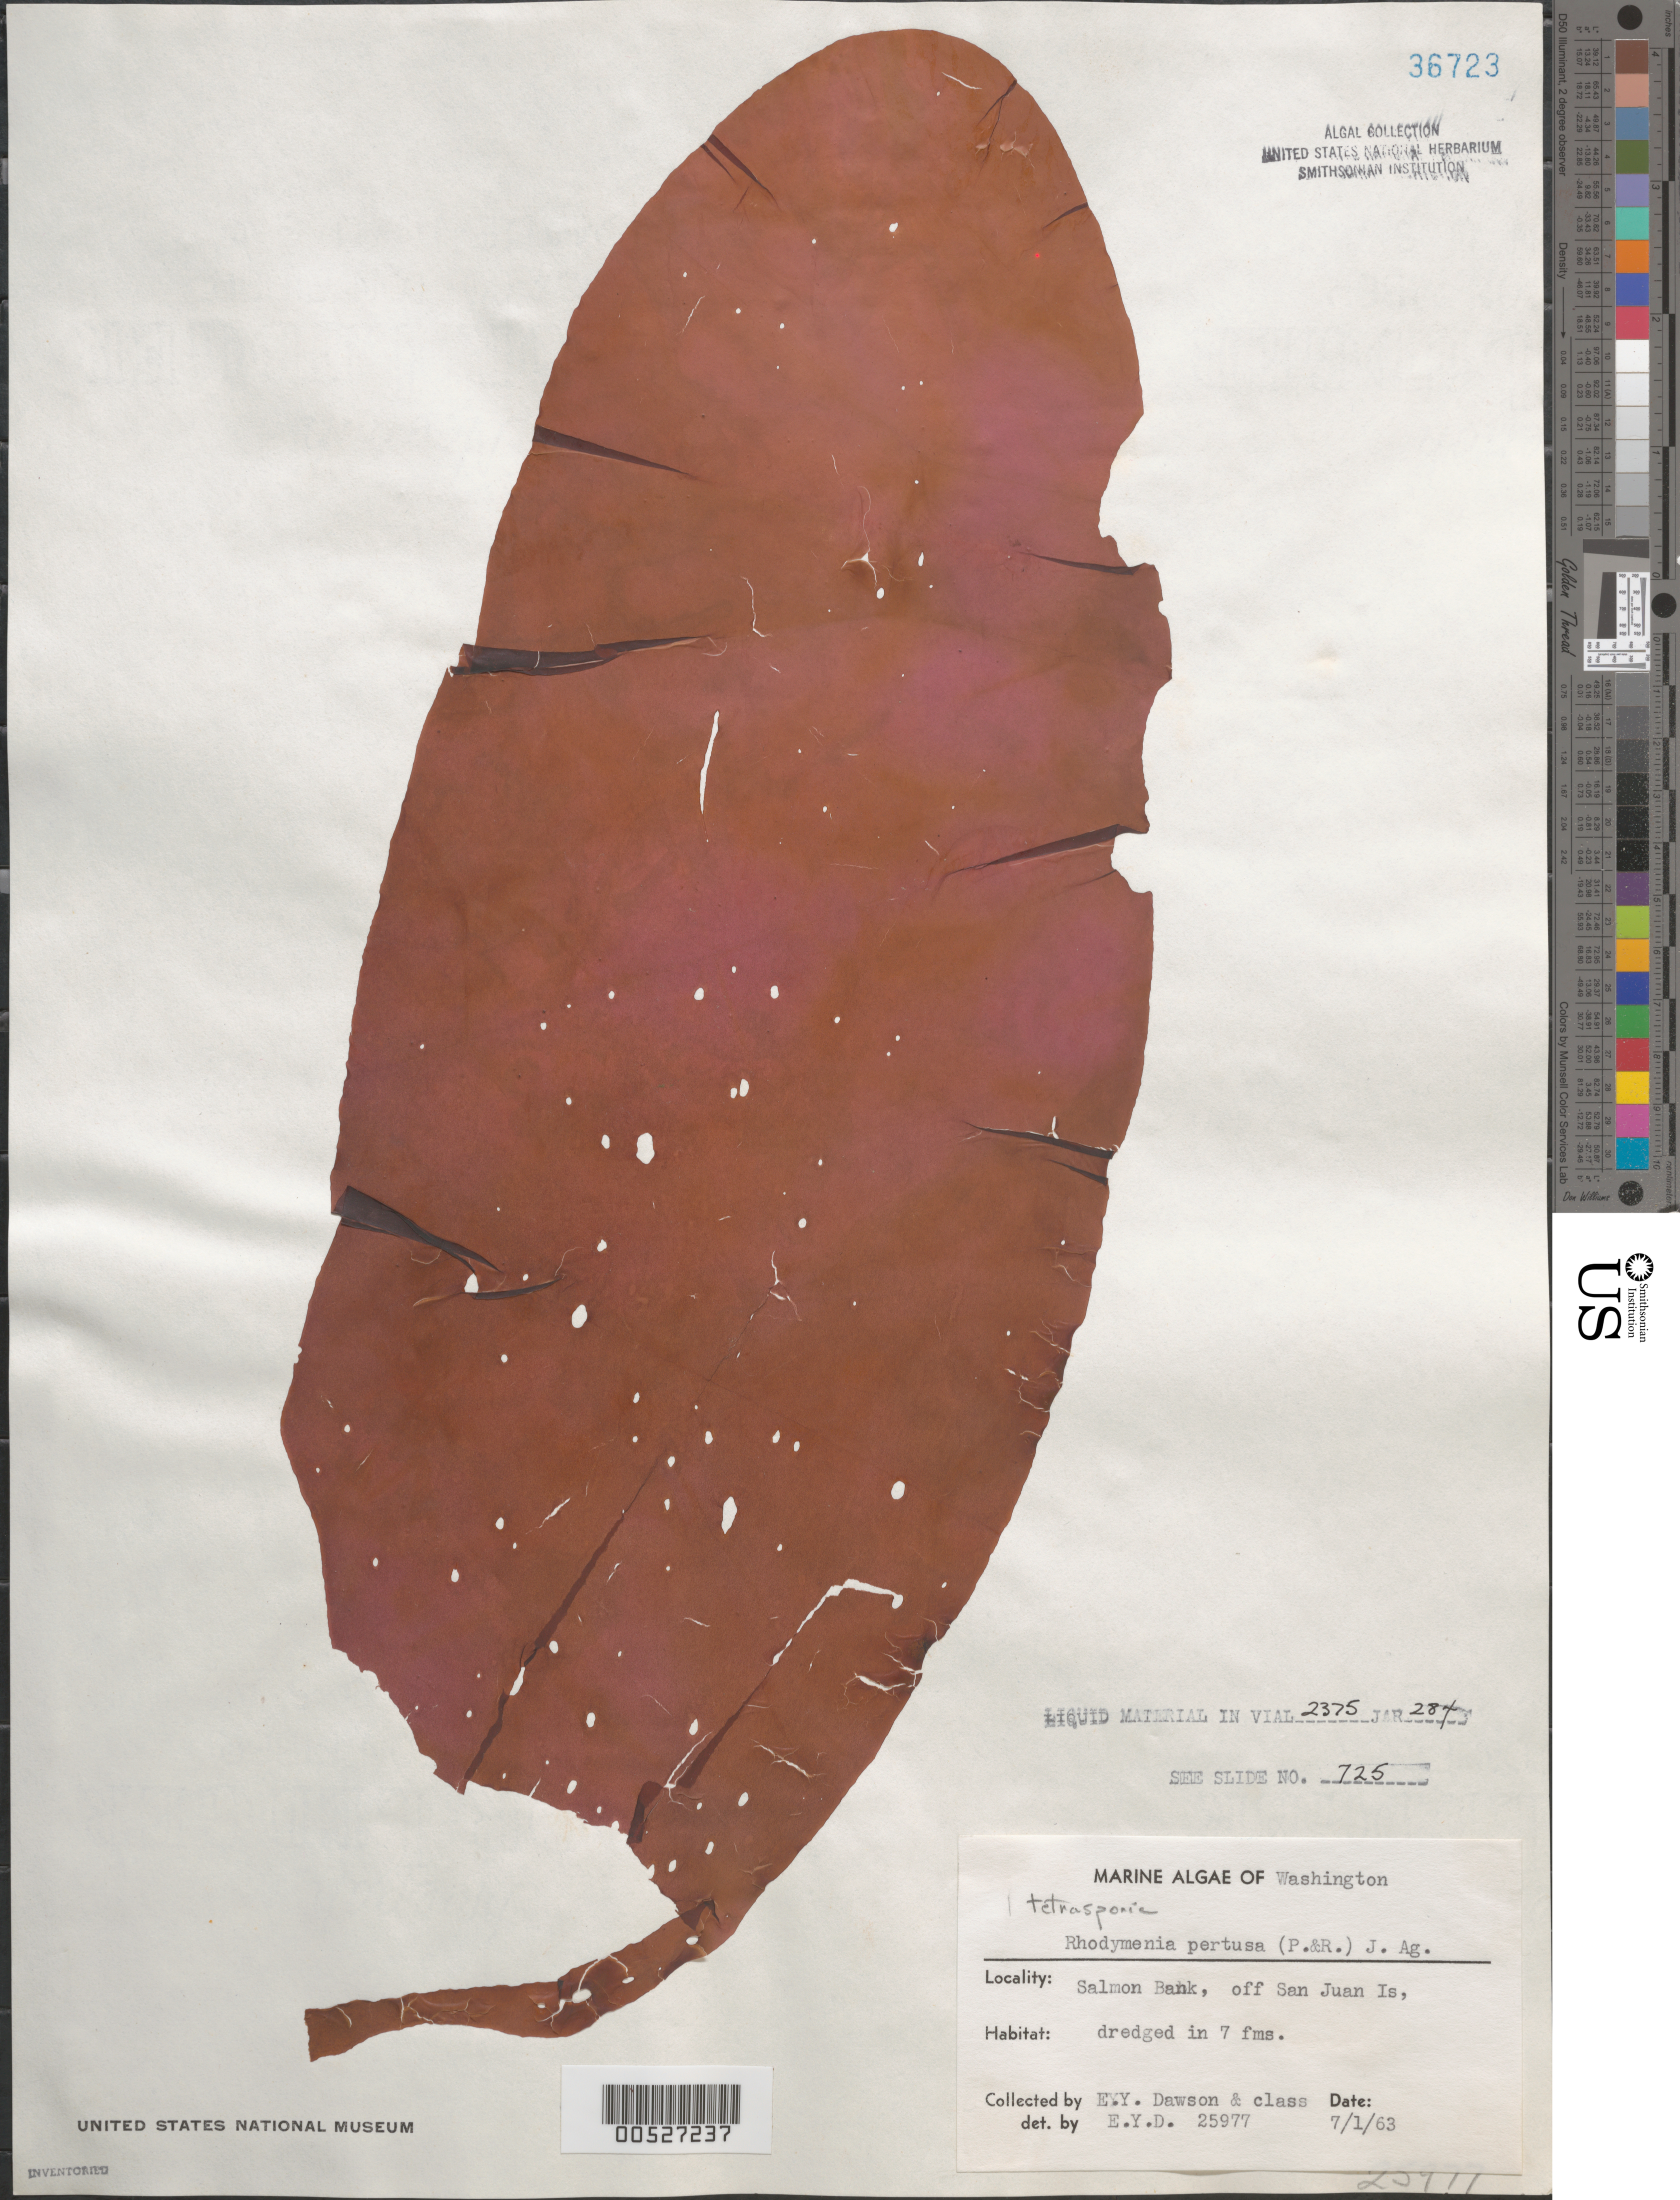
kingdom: Plantae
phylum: Rhodophyta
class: Florideophyceae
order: Rhodymeniales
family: Rhodymeniaceae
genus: Rhodymenia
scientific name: Rhodymenia pertusa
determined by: Dawson, E. Y.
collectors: E. Y. Dawson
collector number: EYD 25977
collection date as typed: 01 Jul 1963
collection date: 1963-07-01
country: United States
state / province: Washington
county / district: San Juan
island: San Juan Island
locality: Salmon Bank, off San Juan Island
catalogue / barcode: US 36723